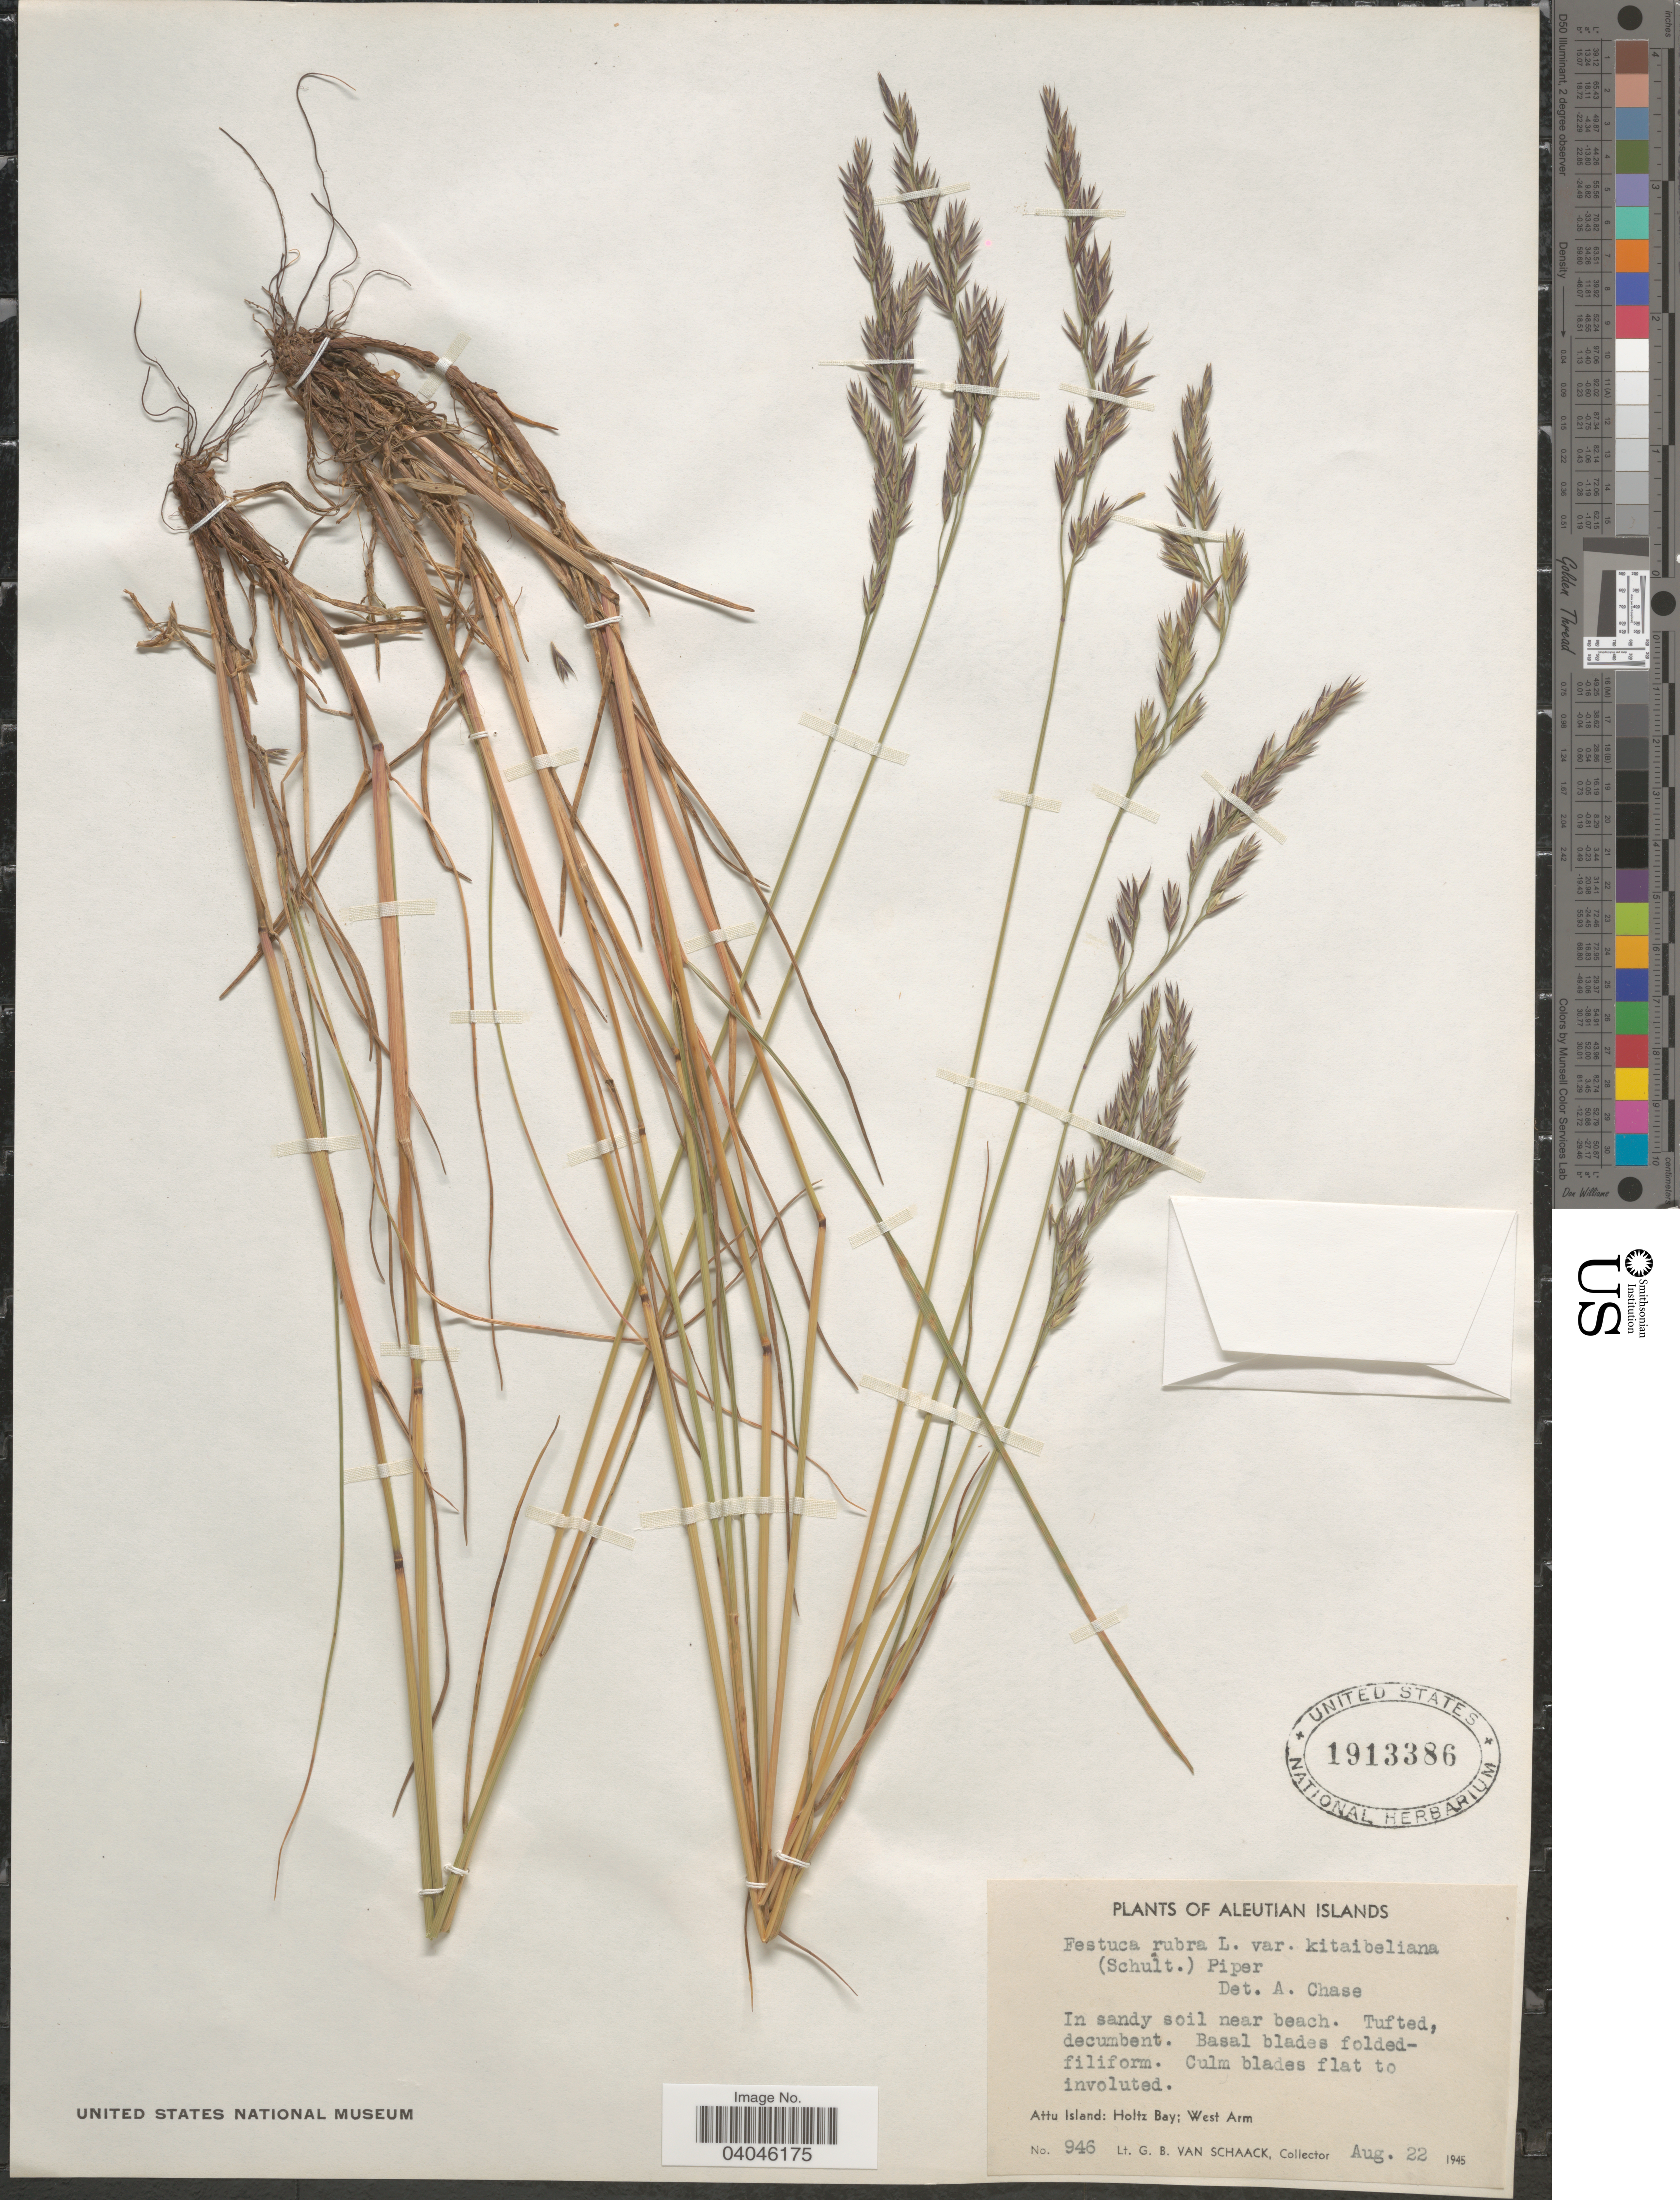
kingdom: Plantae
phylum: Tracheophyta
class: Liliopsida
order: Poales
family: Poaceae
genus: Festuca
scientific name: Festuca rubra subsp. kitaibeliana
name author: (Schult.) Piper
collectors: G. Van Schaack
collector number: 946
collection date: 1945-08-22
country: United States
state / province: Alaska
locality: Aleutian Islands. Near beach. Attu Island: Holtz Bay; West Arm.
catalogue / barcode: US 1913386